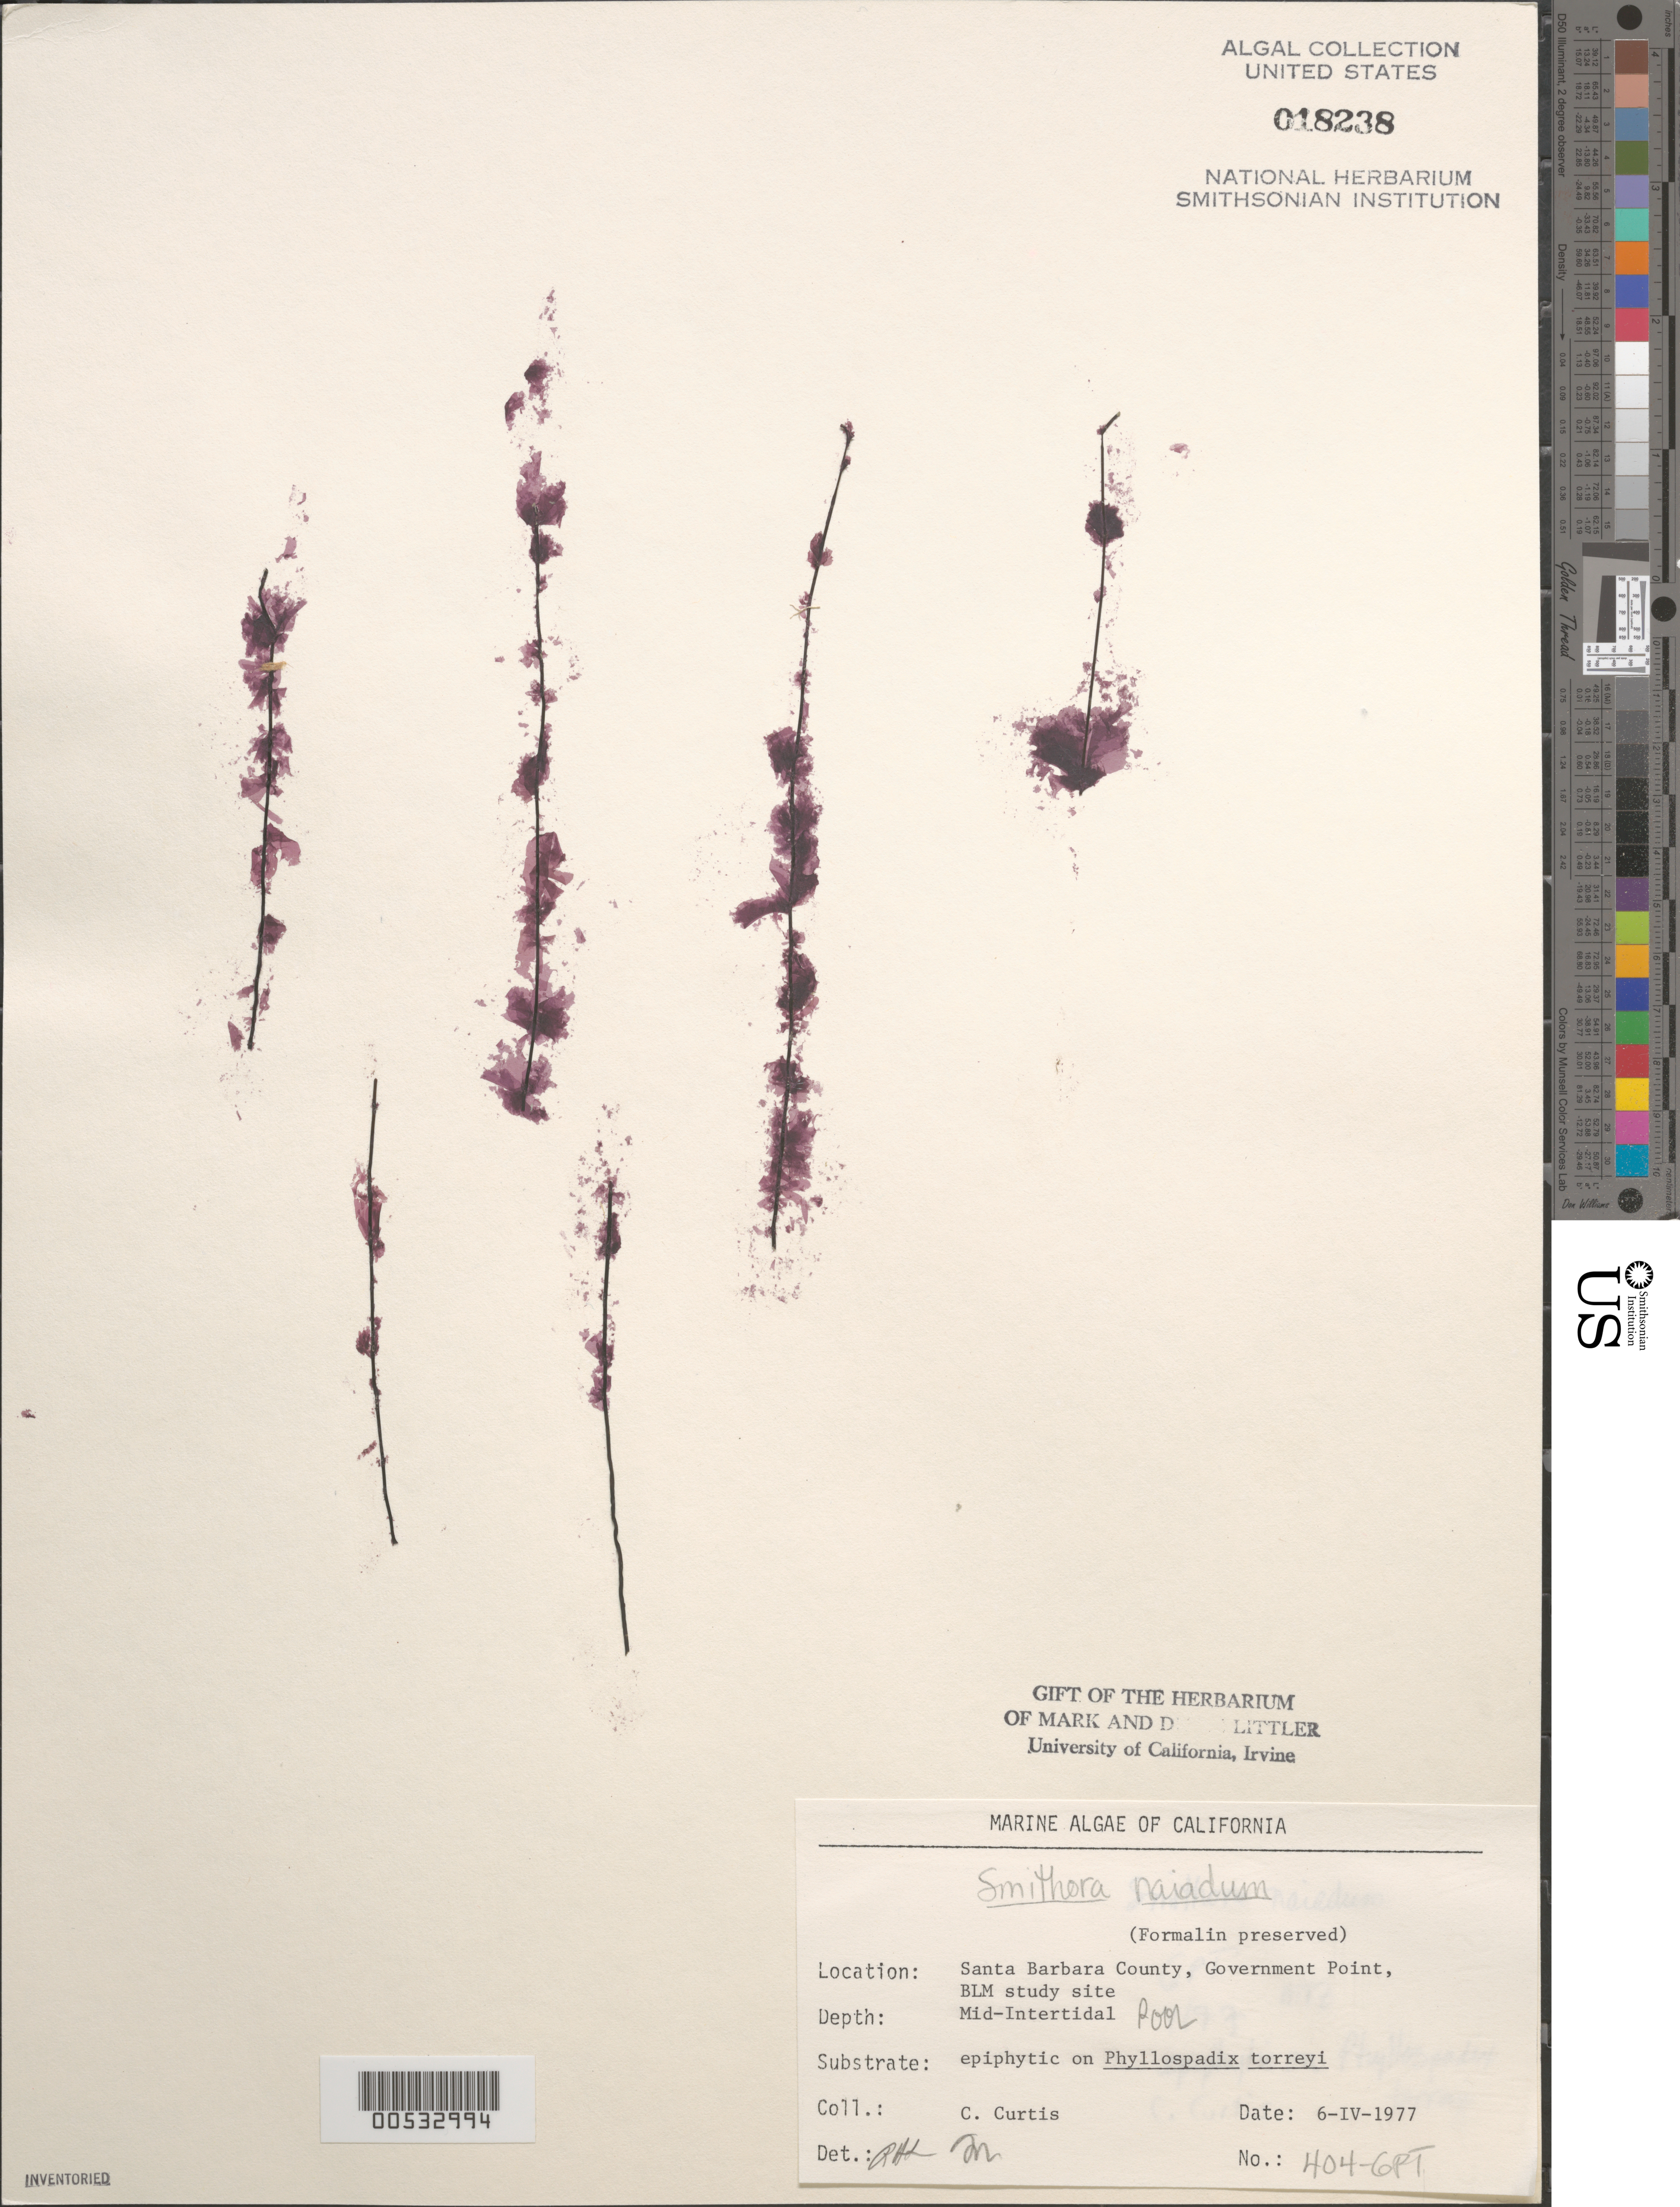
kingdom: Plantae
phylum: Rhodophyta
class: Compsopogonophyceae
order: Erythropeltidales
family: Erythrotrichiaceae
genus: Smithora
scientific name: Smithora naiadum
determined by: Sims, Robert H.; Murray, S. N.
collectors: C. Curtis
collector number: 404-gpt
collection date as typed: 06 Apr 1977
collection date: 1977-04-06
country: United States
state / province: California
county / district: Santa Barbara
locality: Government Point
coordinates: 34 26'31"N, 120 24'06"W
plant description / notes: BLM-SOCALBIGHT Rocky Intertidal Survey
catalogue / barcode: US 18238